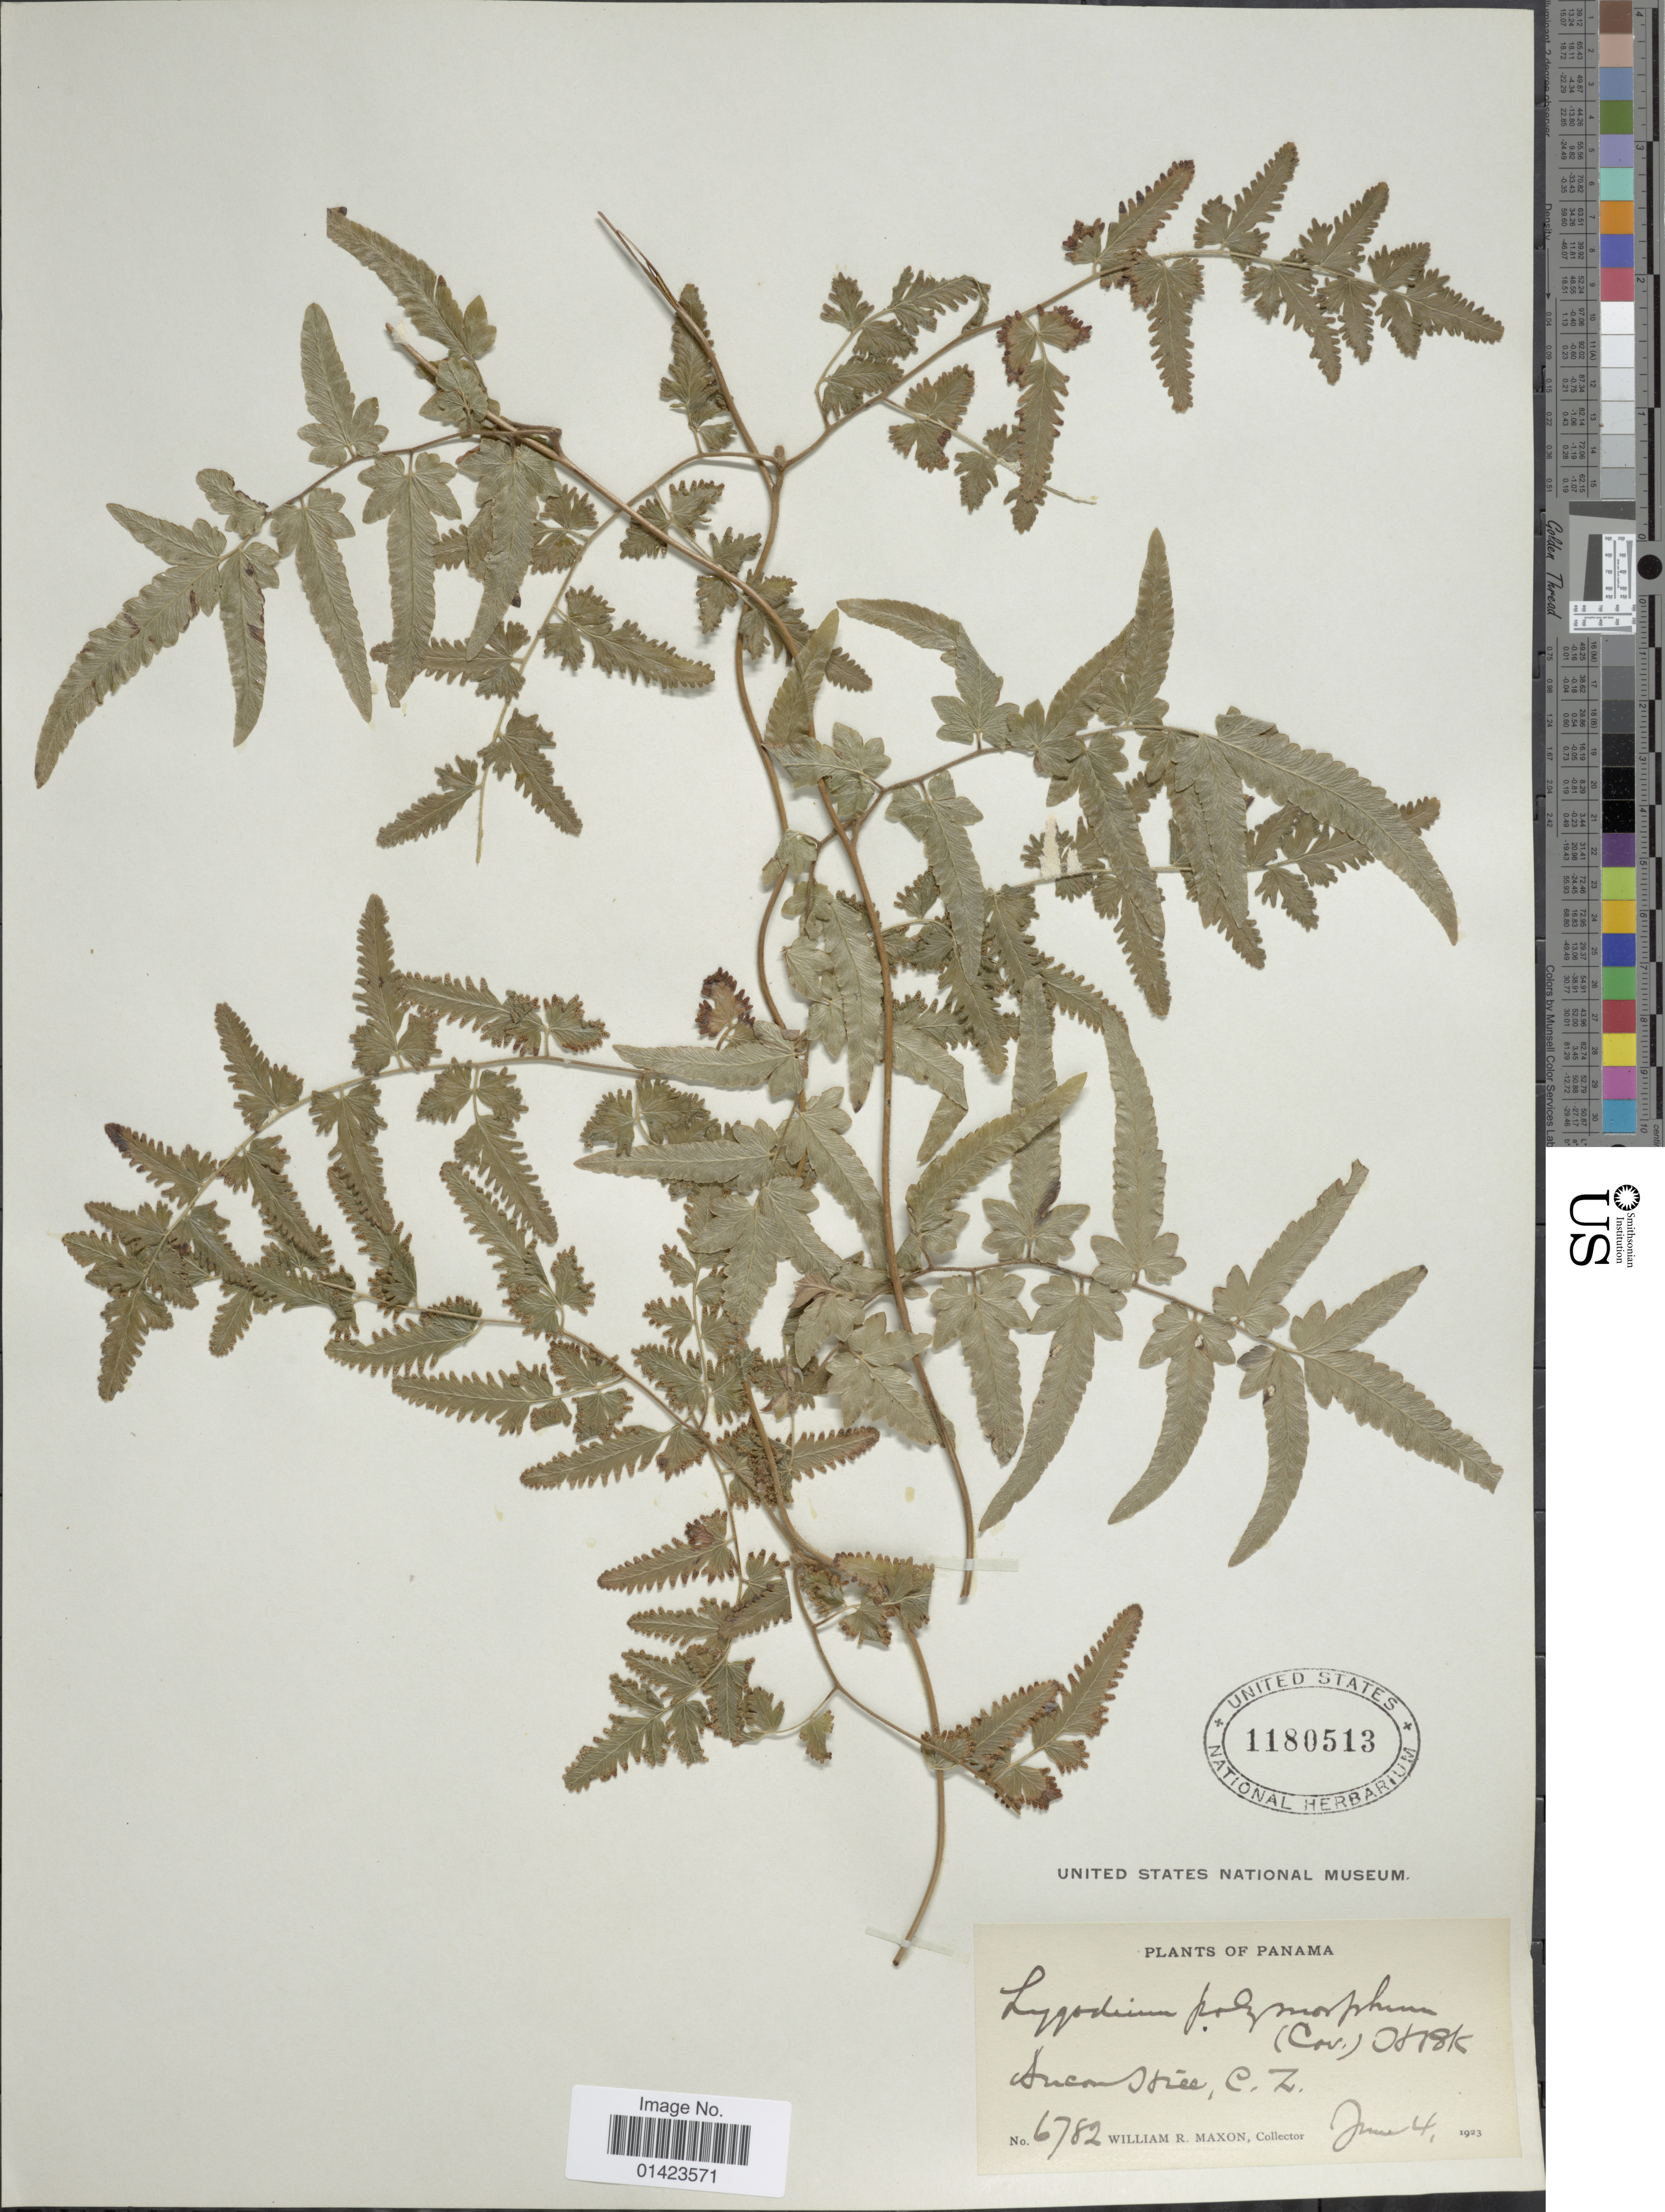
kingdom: Plantae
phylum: Tracheophyta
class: Polypodiopsida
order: Schizaeales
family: Lygodiaceae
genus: Lygodium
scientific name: Lygodium venustum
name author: Sw.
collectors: W. R. Maxon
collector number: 6782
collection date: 1923-06-04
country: Panama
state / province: Colón / Panamá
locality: Aucon stuee, C.Z.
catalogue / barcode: US 1180513